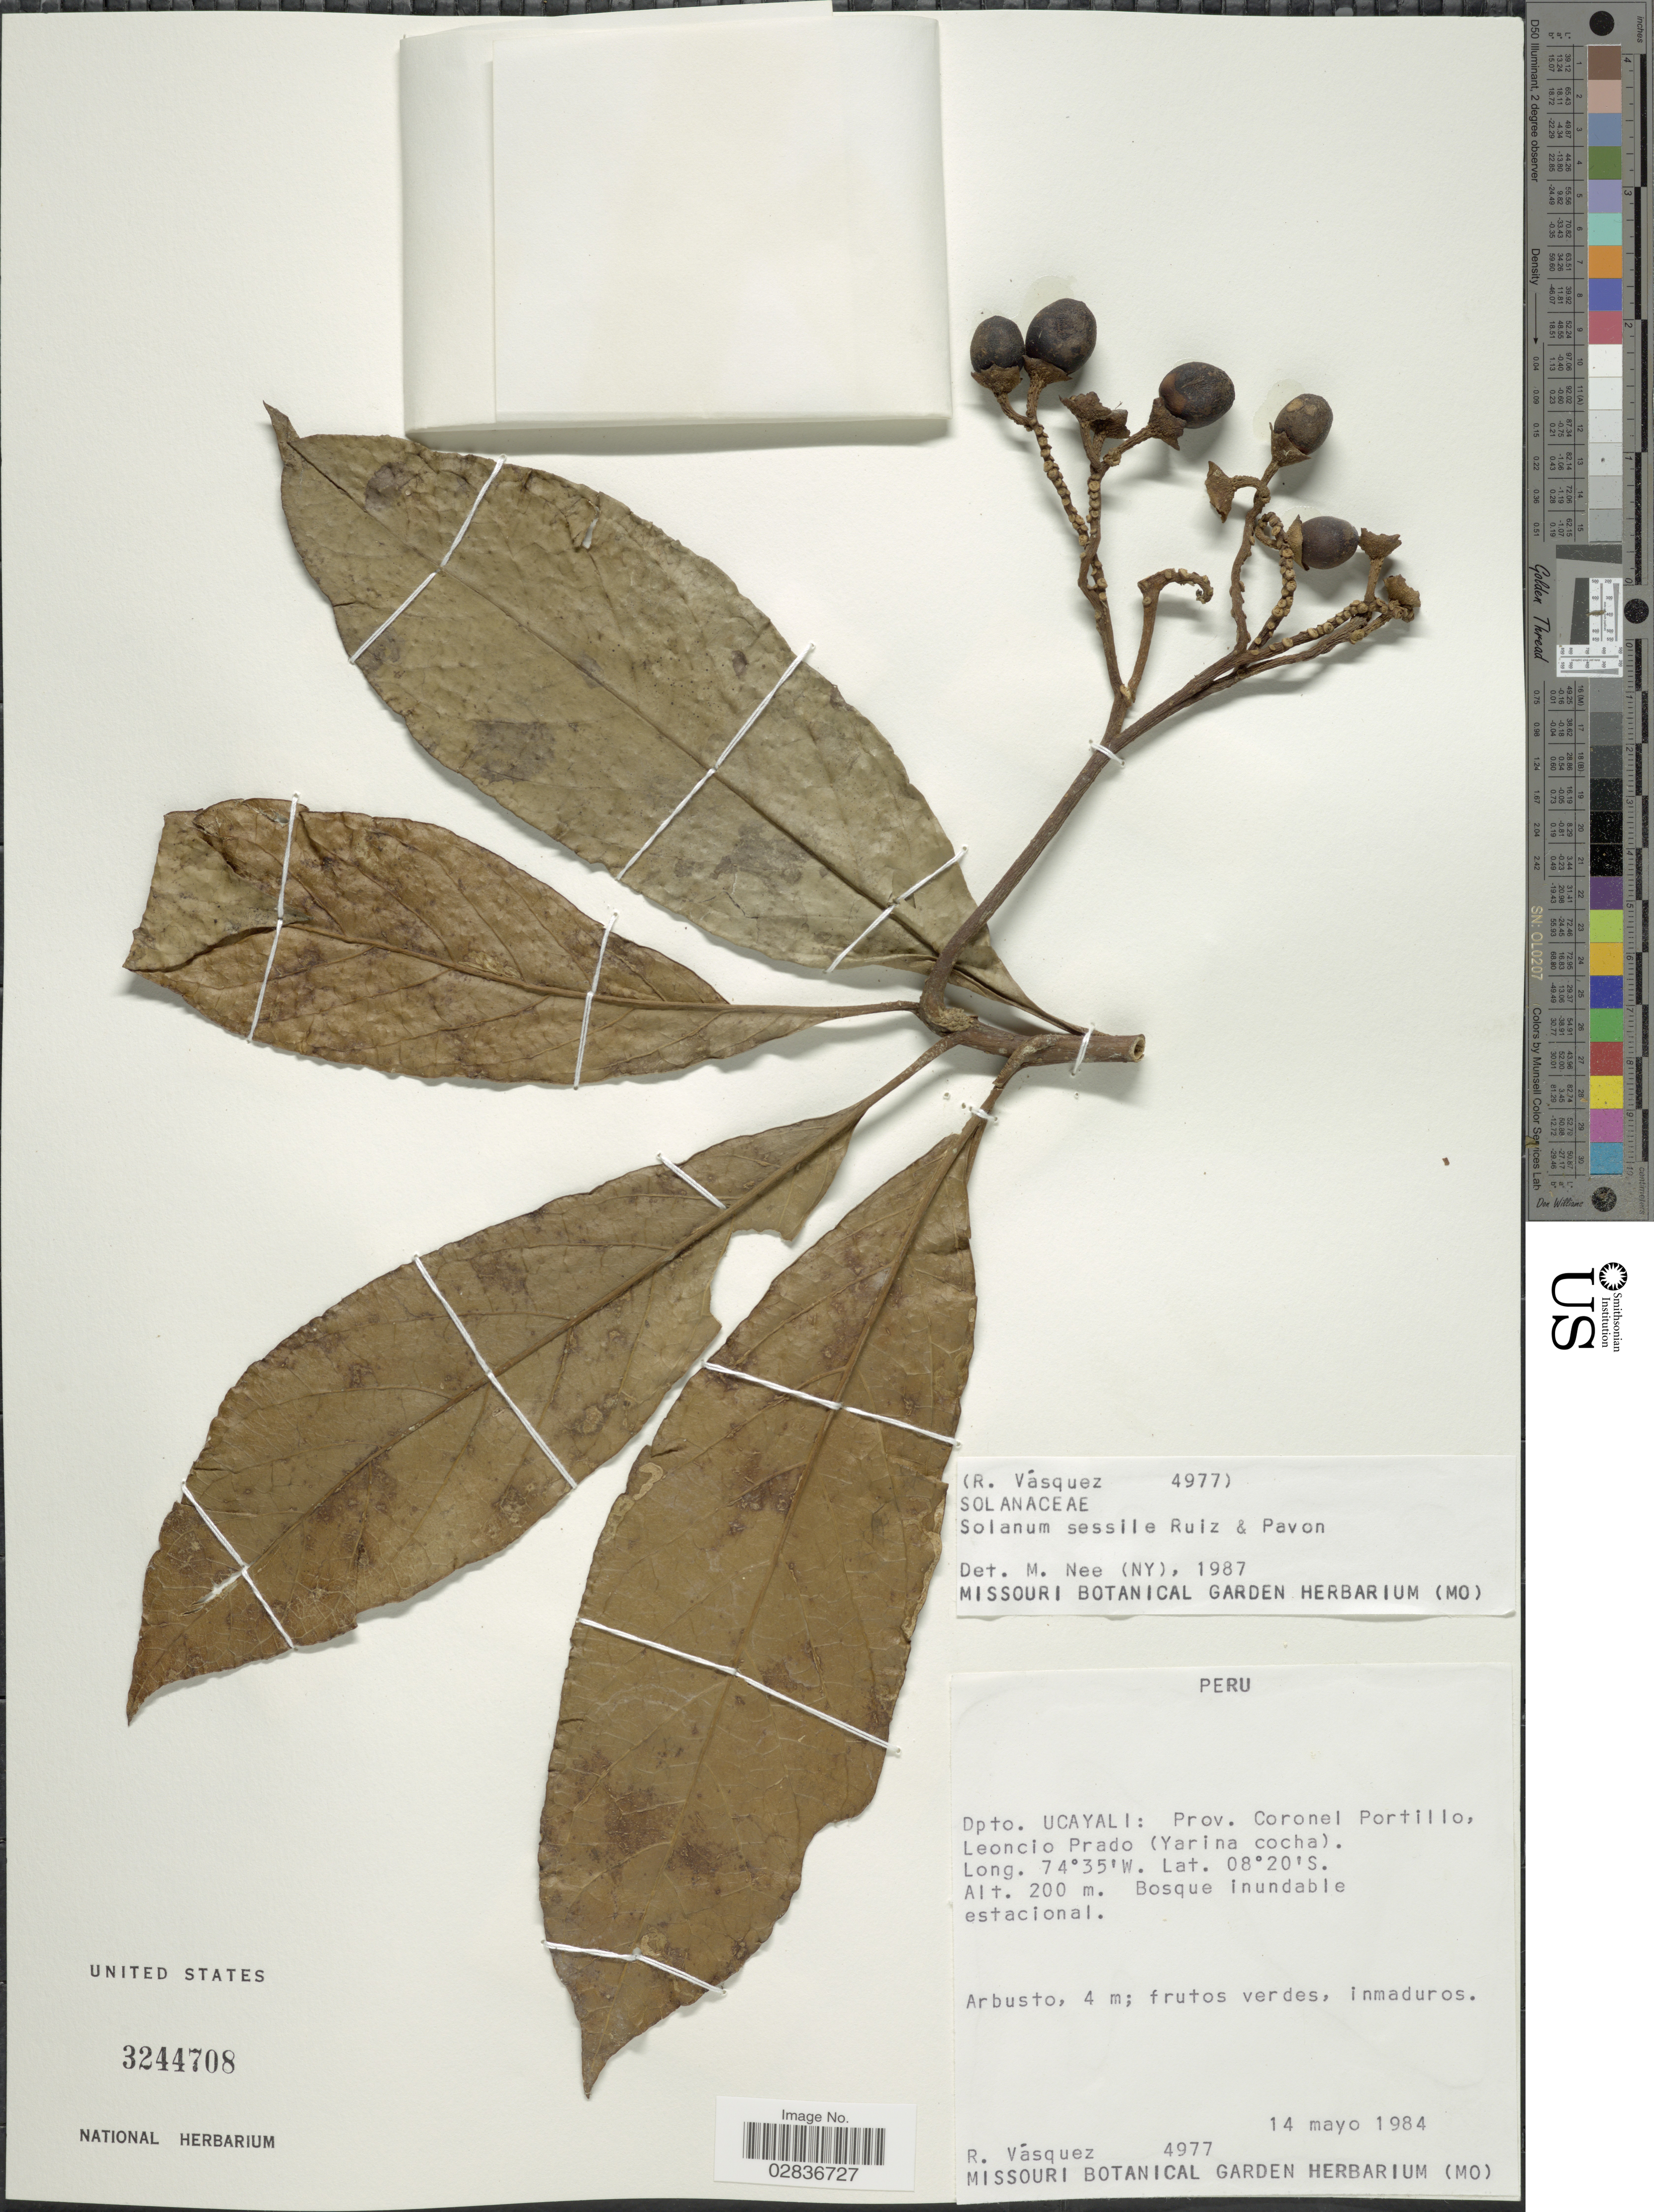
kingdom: Plantae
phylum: Tracheophyta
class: Magnoliopsida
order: Solanales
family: Solanaceae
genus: Solanum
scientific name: Solanum sessile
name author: Ruiz & Pav.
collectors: R. Vásquez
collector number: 4977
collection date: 1984-05-14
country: Peru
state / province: Ucayali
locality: Dpto. Ucayali: Prov. Coronel Portillo, Leoncio Prado (Yarina cocha).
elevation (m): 200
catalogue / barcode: US 3244708